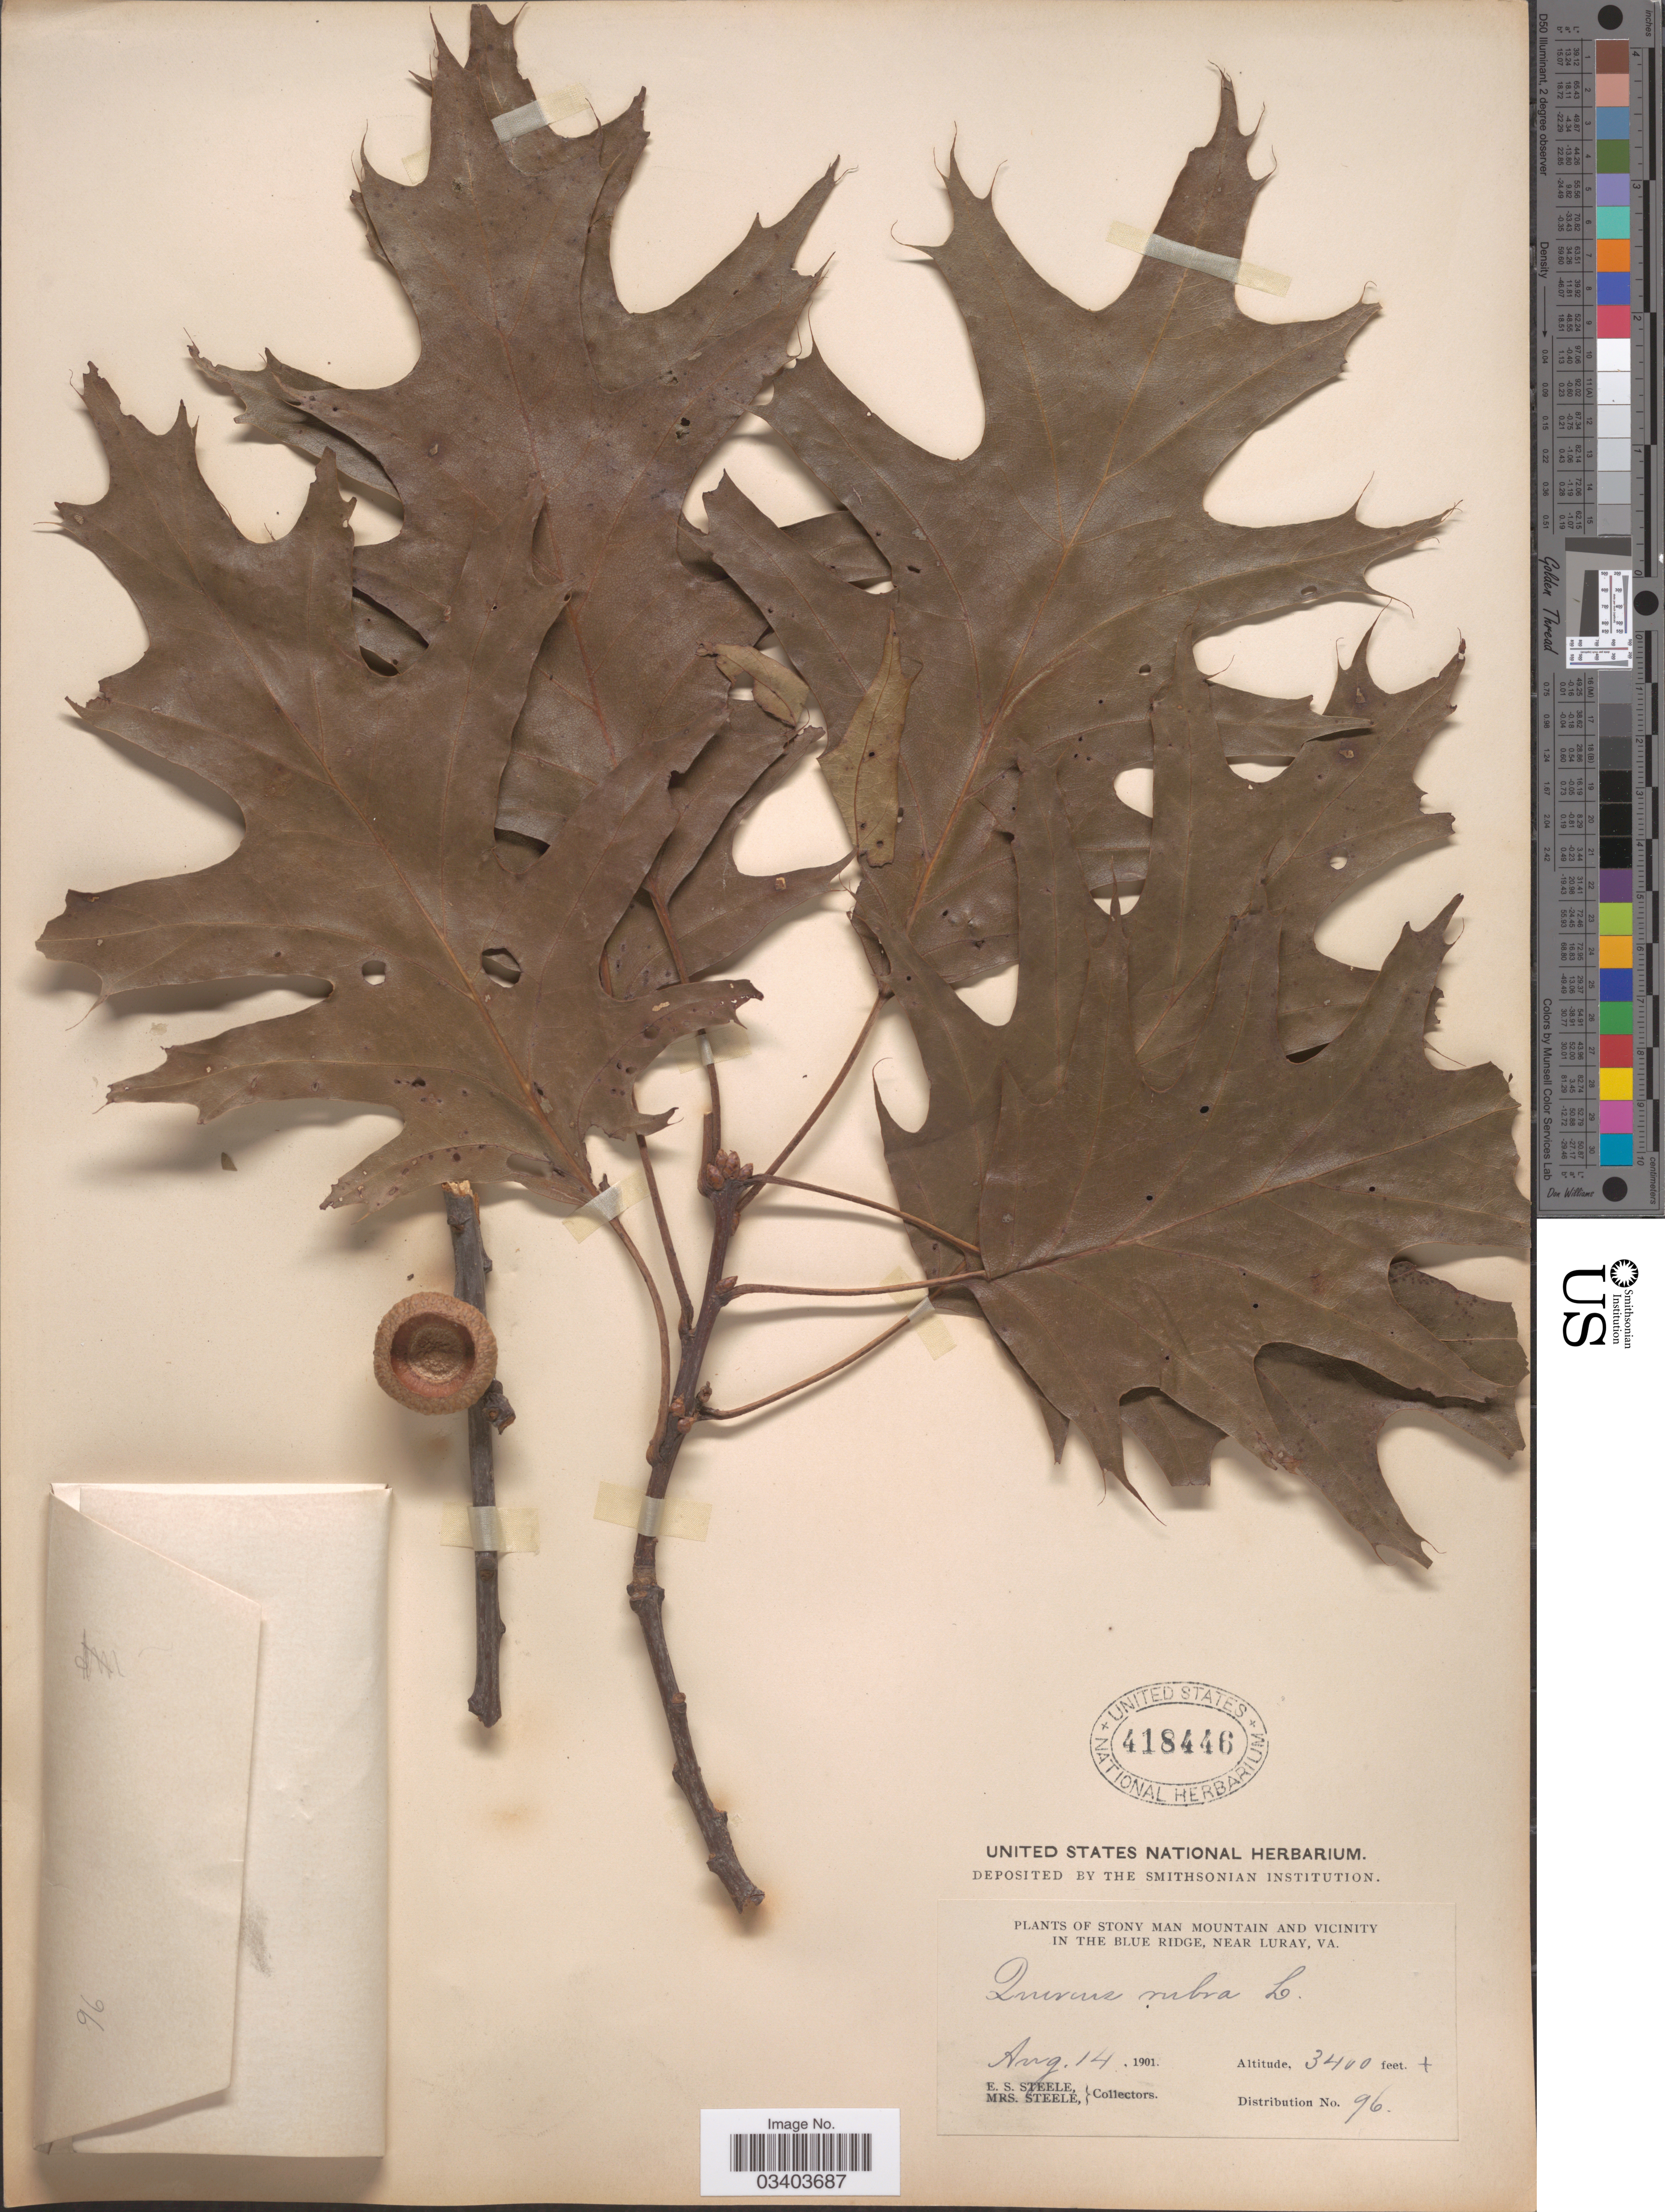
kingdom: Plantae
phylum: Tracheophyta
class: Magnoliopsida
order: Fagales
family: Fagaceae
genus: Quercus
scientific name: Quercus borealis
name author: F. Michx.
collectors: E. Steele & Mrs. E. S. Steele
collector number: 96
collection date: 1901-08-14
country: United States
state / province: Virginia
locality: Stony Man Mountain and vicinity. In the Blue Ridge, near Luray.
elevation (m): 1036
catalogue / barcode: US 418446